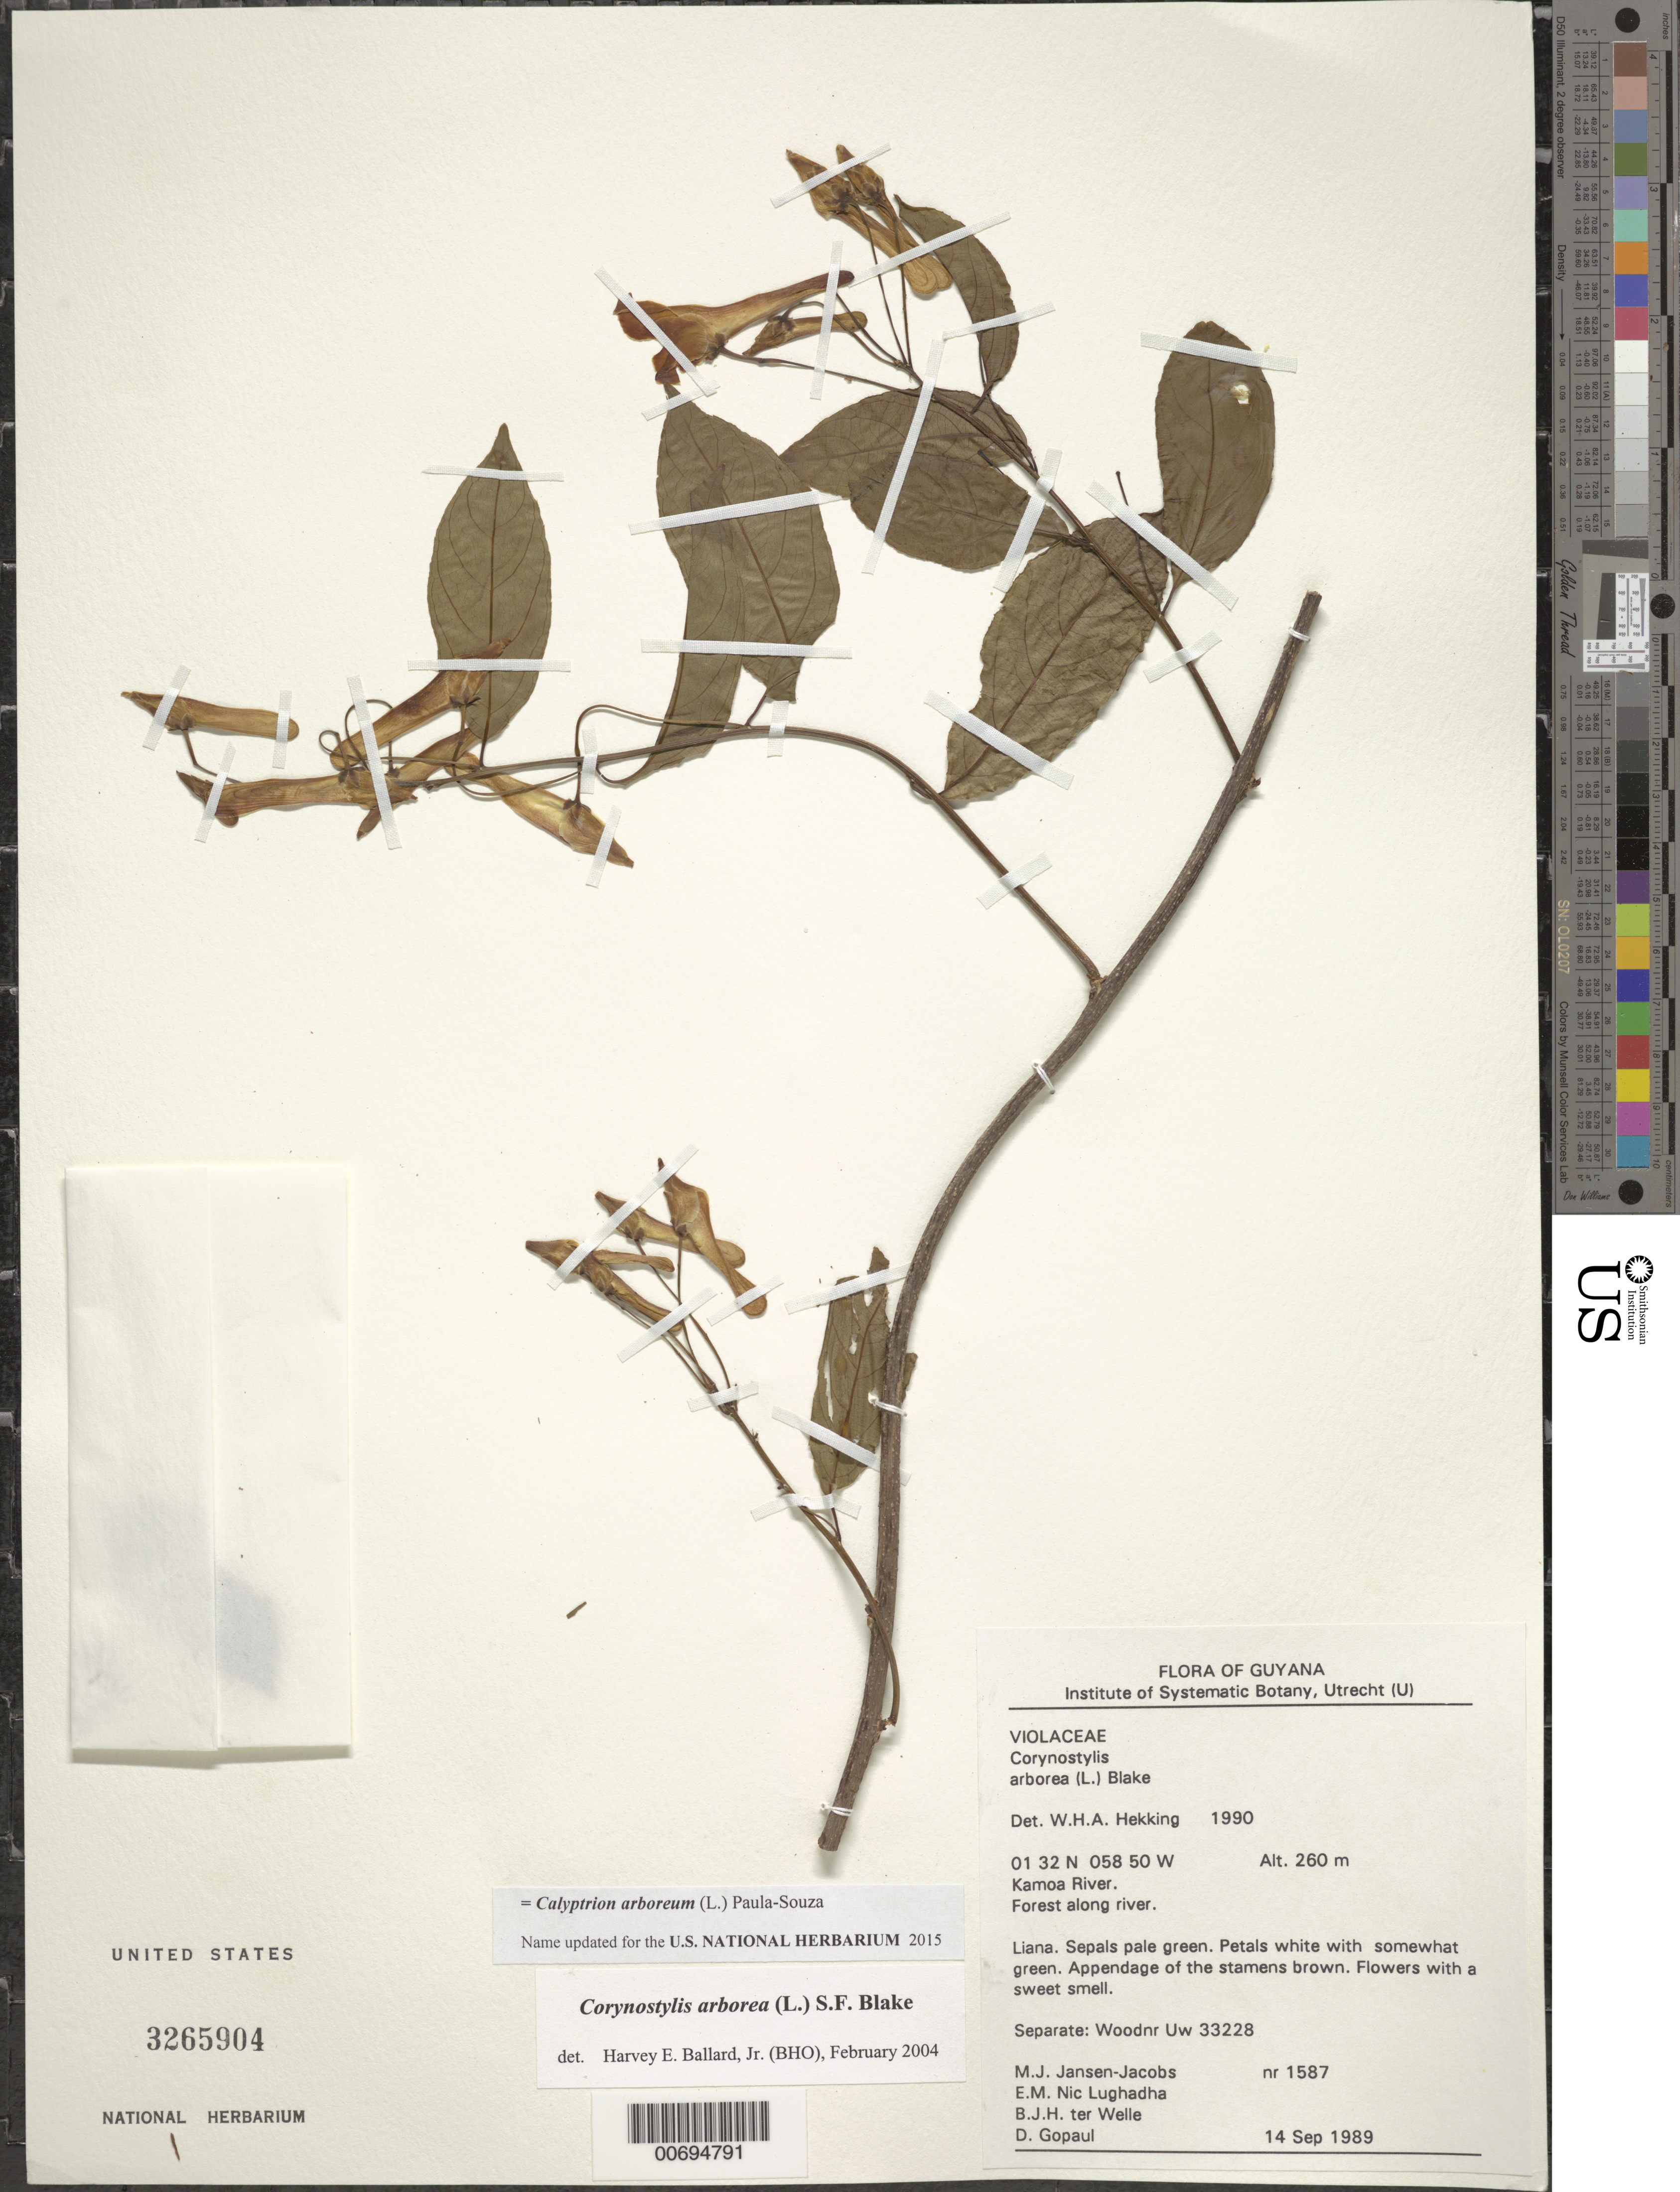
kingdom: Plantae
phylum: Tracheophyta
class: Magnoliopsida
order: Malpighiales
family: Violaceae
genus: Calyptrion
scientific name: Calyptrion arboreum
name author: (L.) Paula-Souza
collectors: M. J. Jansen-Jacobs, E. Nic Lughadha, B. Welle & D. Gopaul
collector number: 1587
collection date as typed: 14-Sep-89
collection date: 1989-09-14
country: Guyana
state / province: U. Takutu-U. Essequibo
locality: Kamoa River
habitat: Forest along river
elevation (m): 260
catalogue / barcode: US 3265904